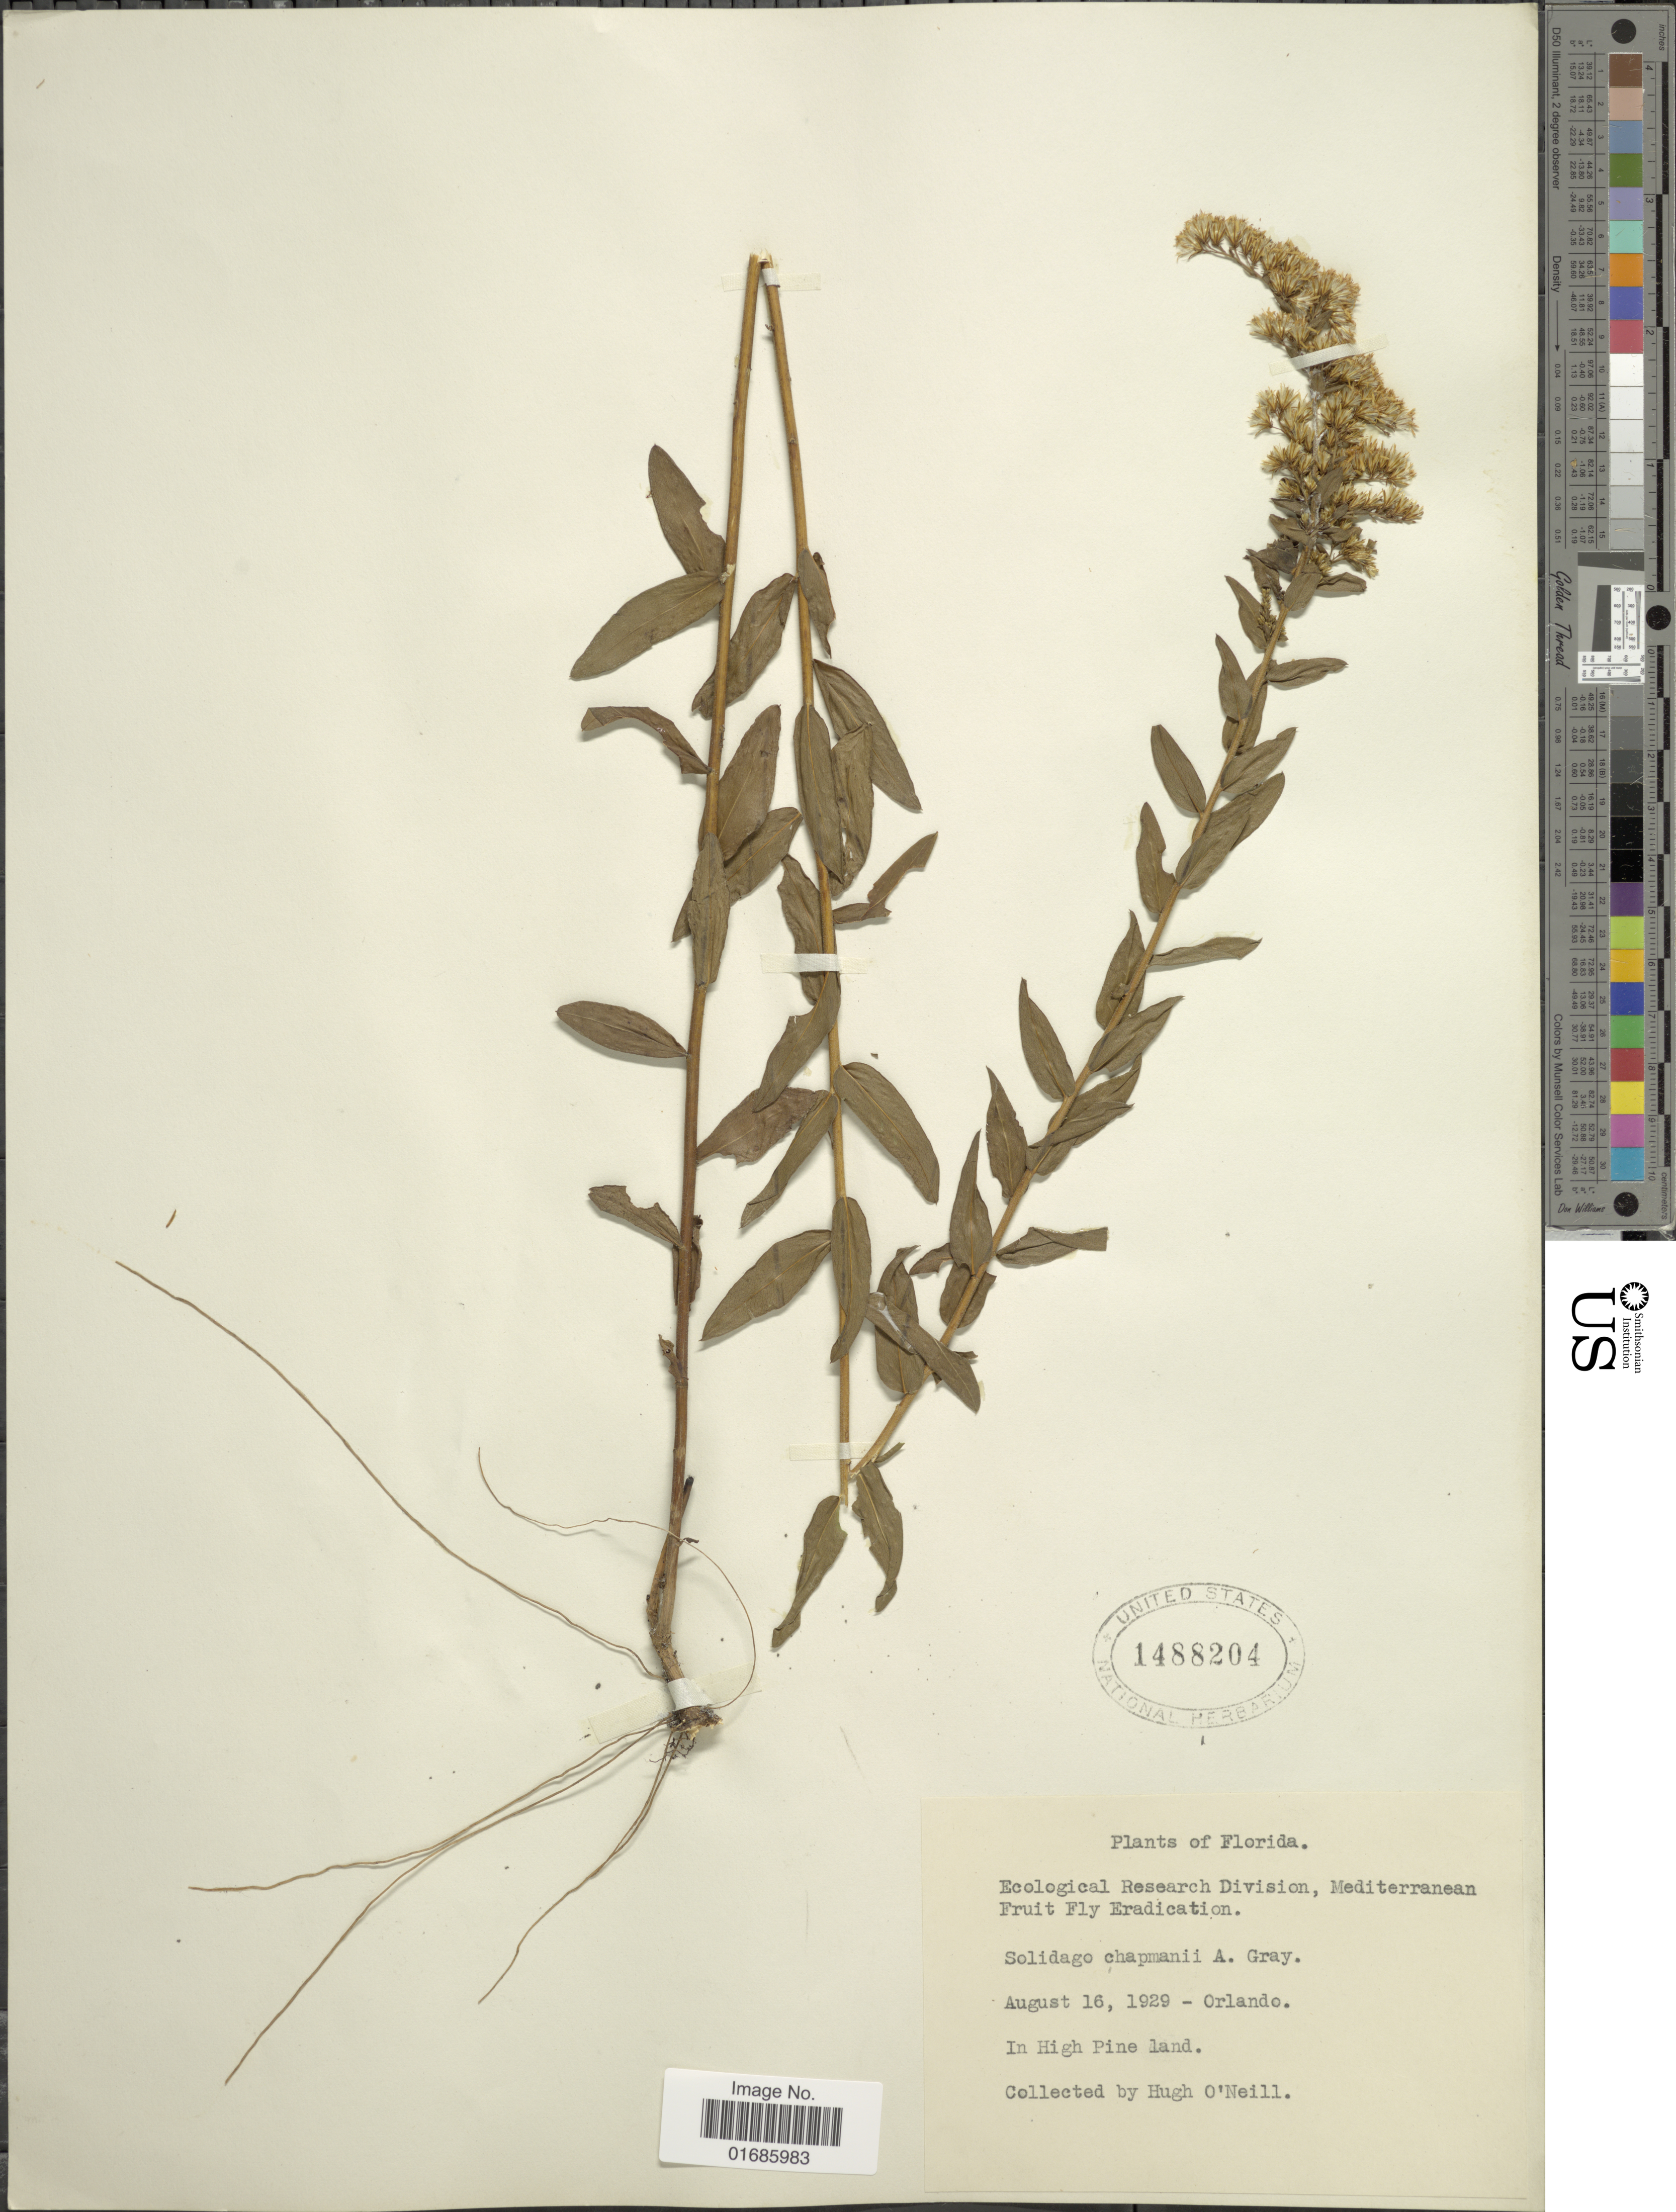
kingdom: Plantae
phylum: Tracheophyta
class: Magnoliopsida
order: Asterales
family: Asteraceae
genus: Solidago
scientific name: Solidago chapmanii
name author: Torr. & A. Gray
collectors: H. O'Neill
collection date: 1929-08-16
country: United States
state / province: Florida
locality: Orlando, in High Pine land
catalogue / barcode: US 1488204